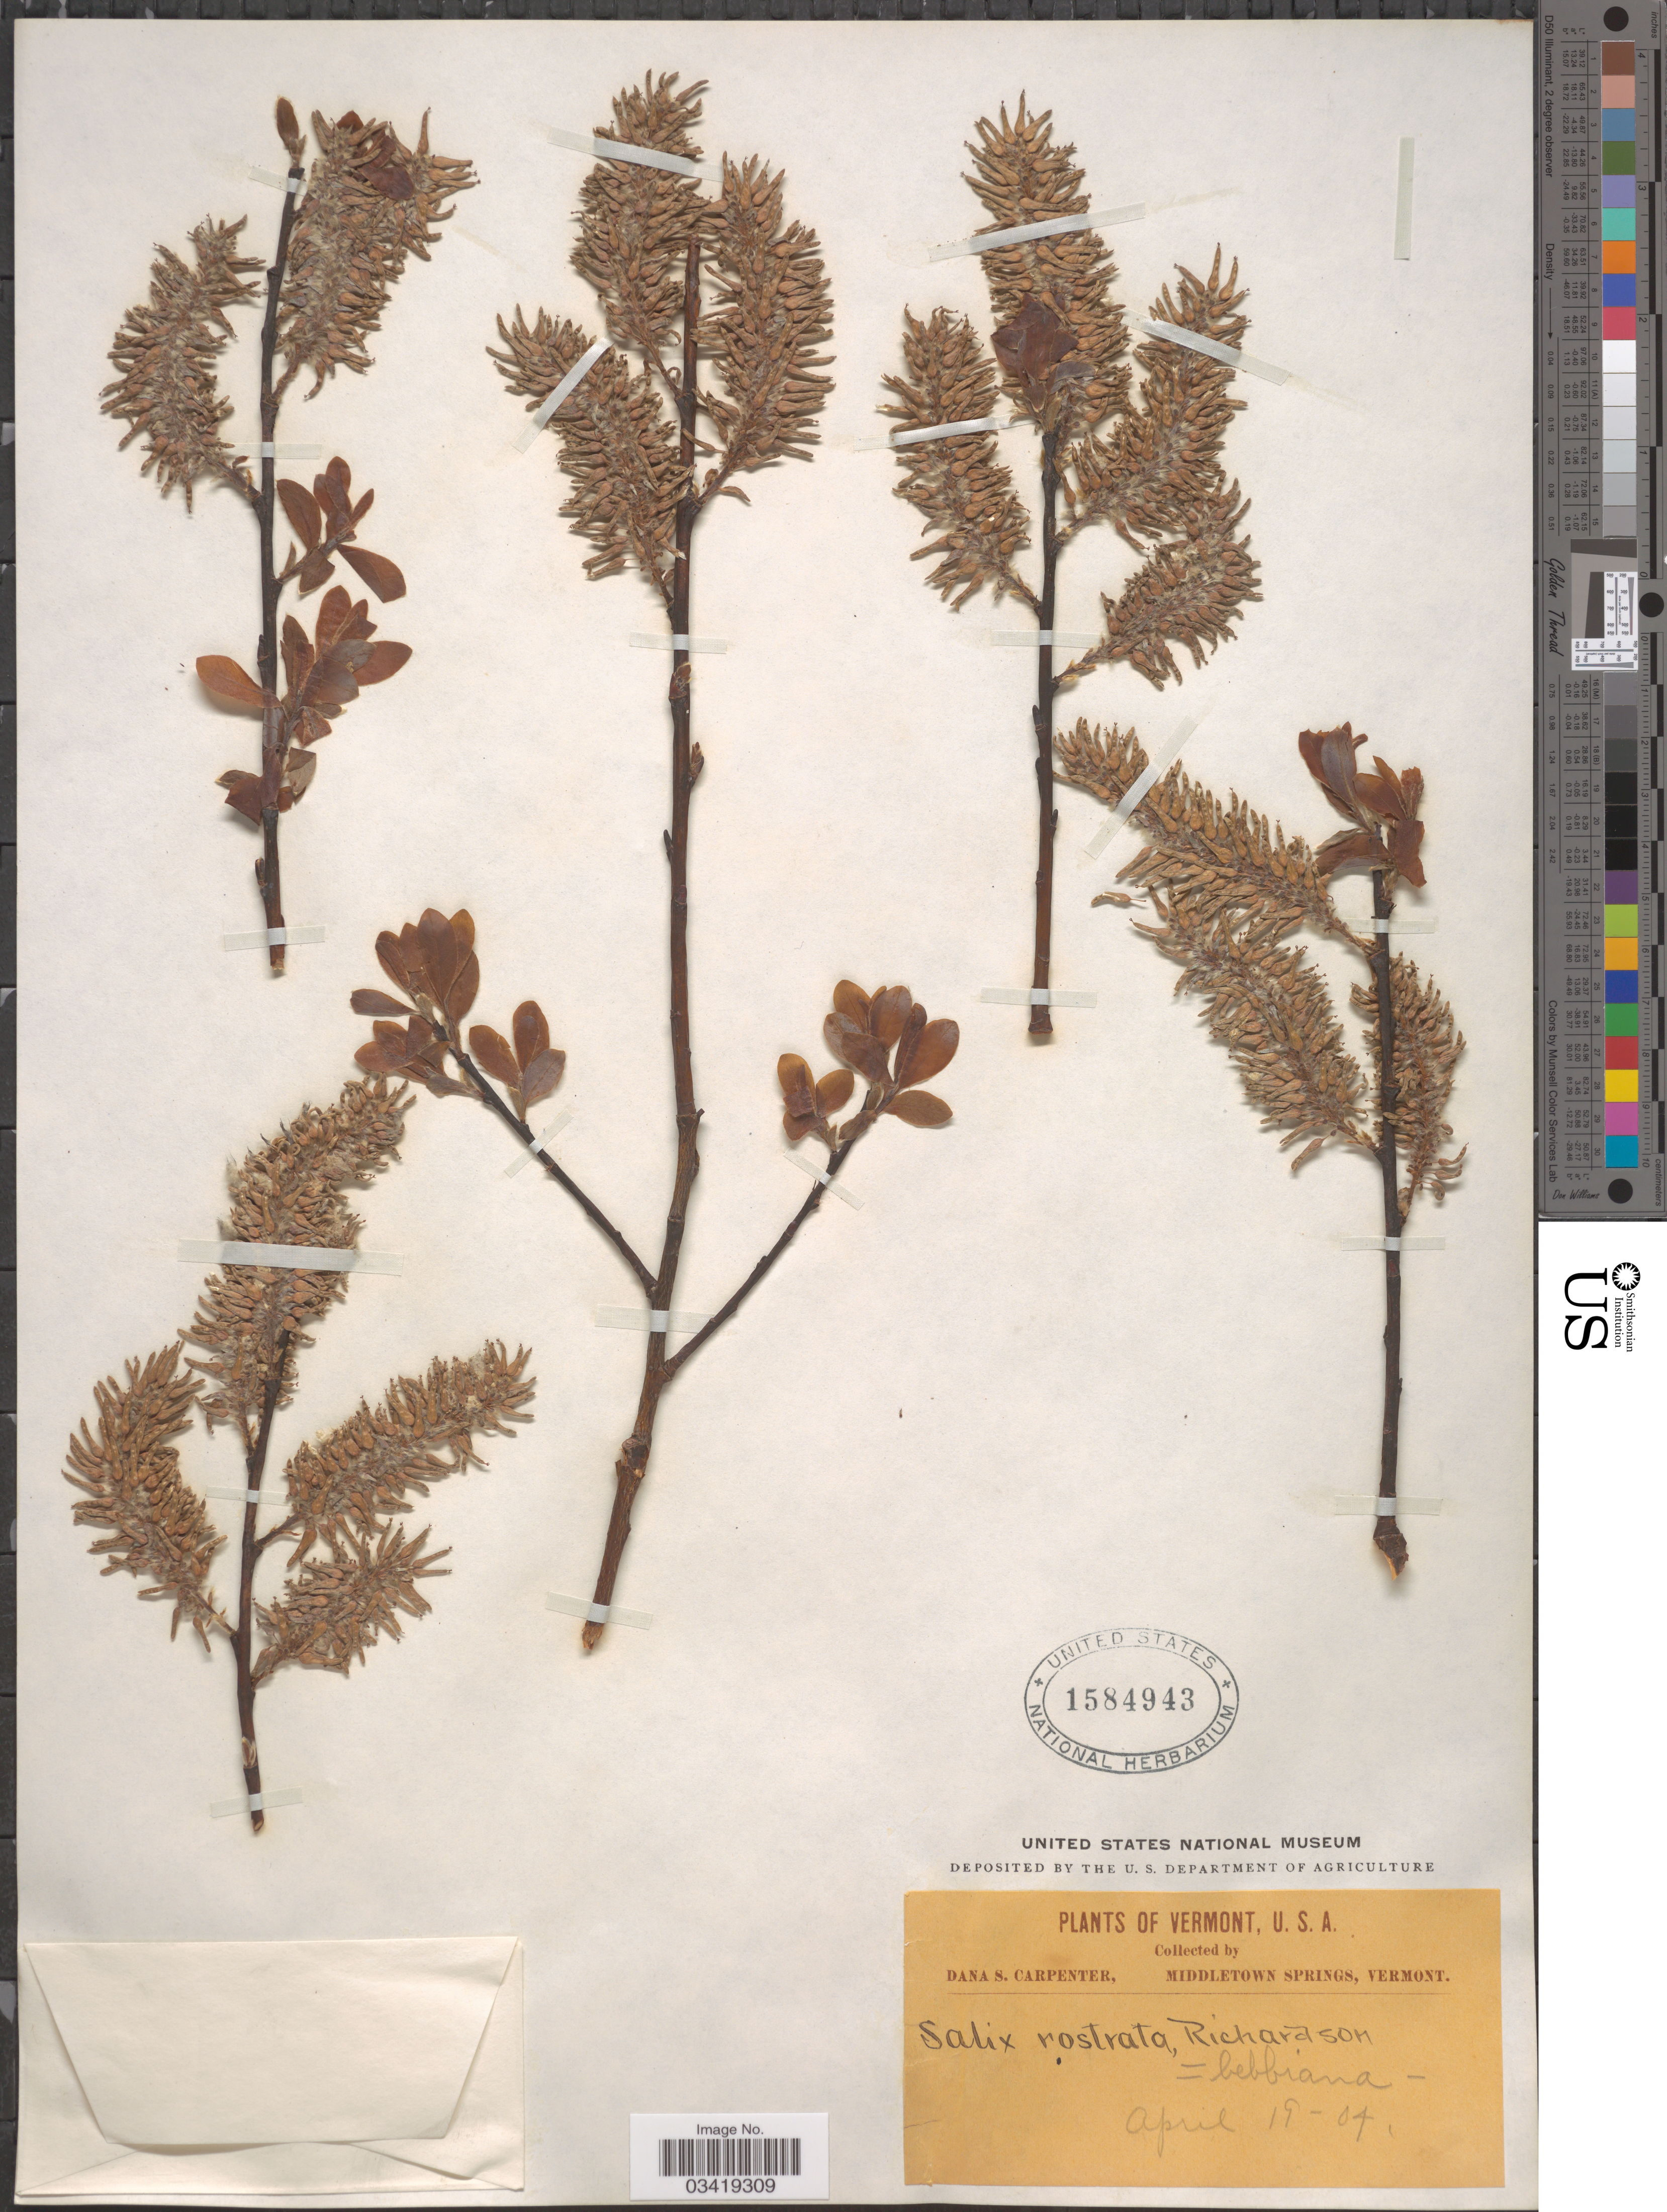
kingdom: Plantae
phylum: Tracheophyta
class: Magnoliopsida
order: Malpighiales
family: Salicaceae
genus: Salix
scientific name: Salix bebbiana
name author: Sarg.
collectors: D. Carpenter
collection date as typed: Transcribed d/m/y: 19/4/4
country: United States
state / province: Vermont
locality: Middletown Springs. [unsure placement]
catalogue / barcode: US 1584943